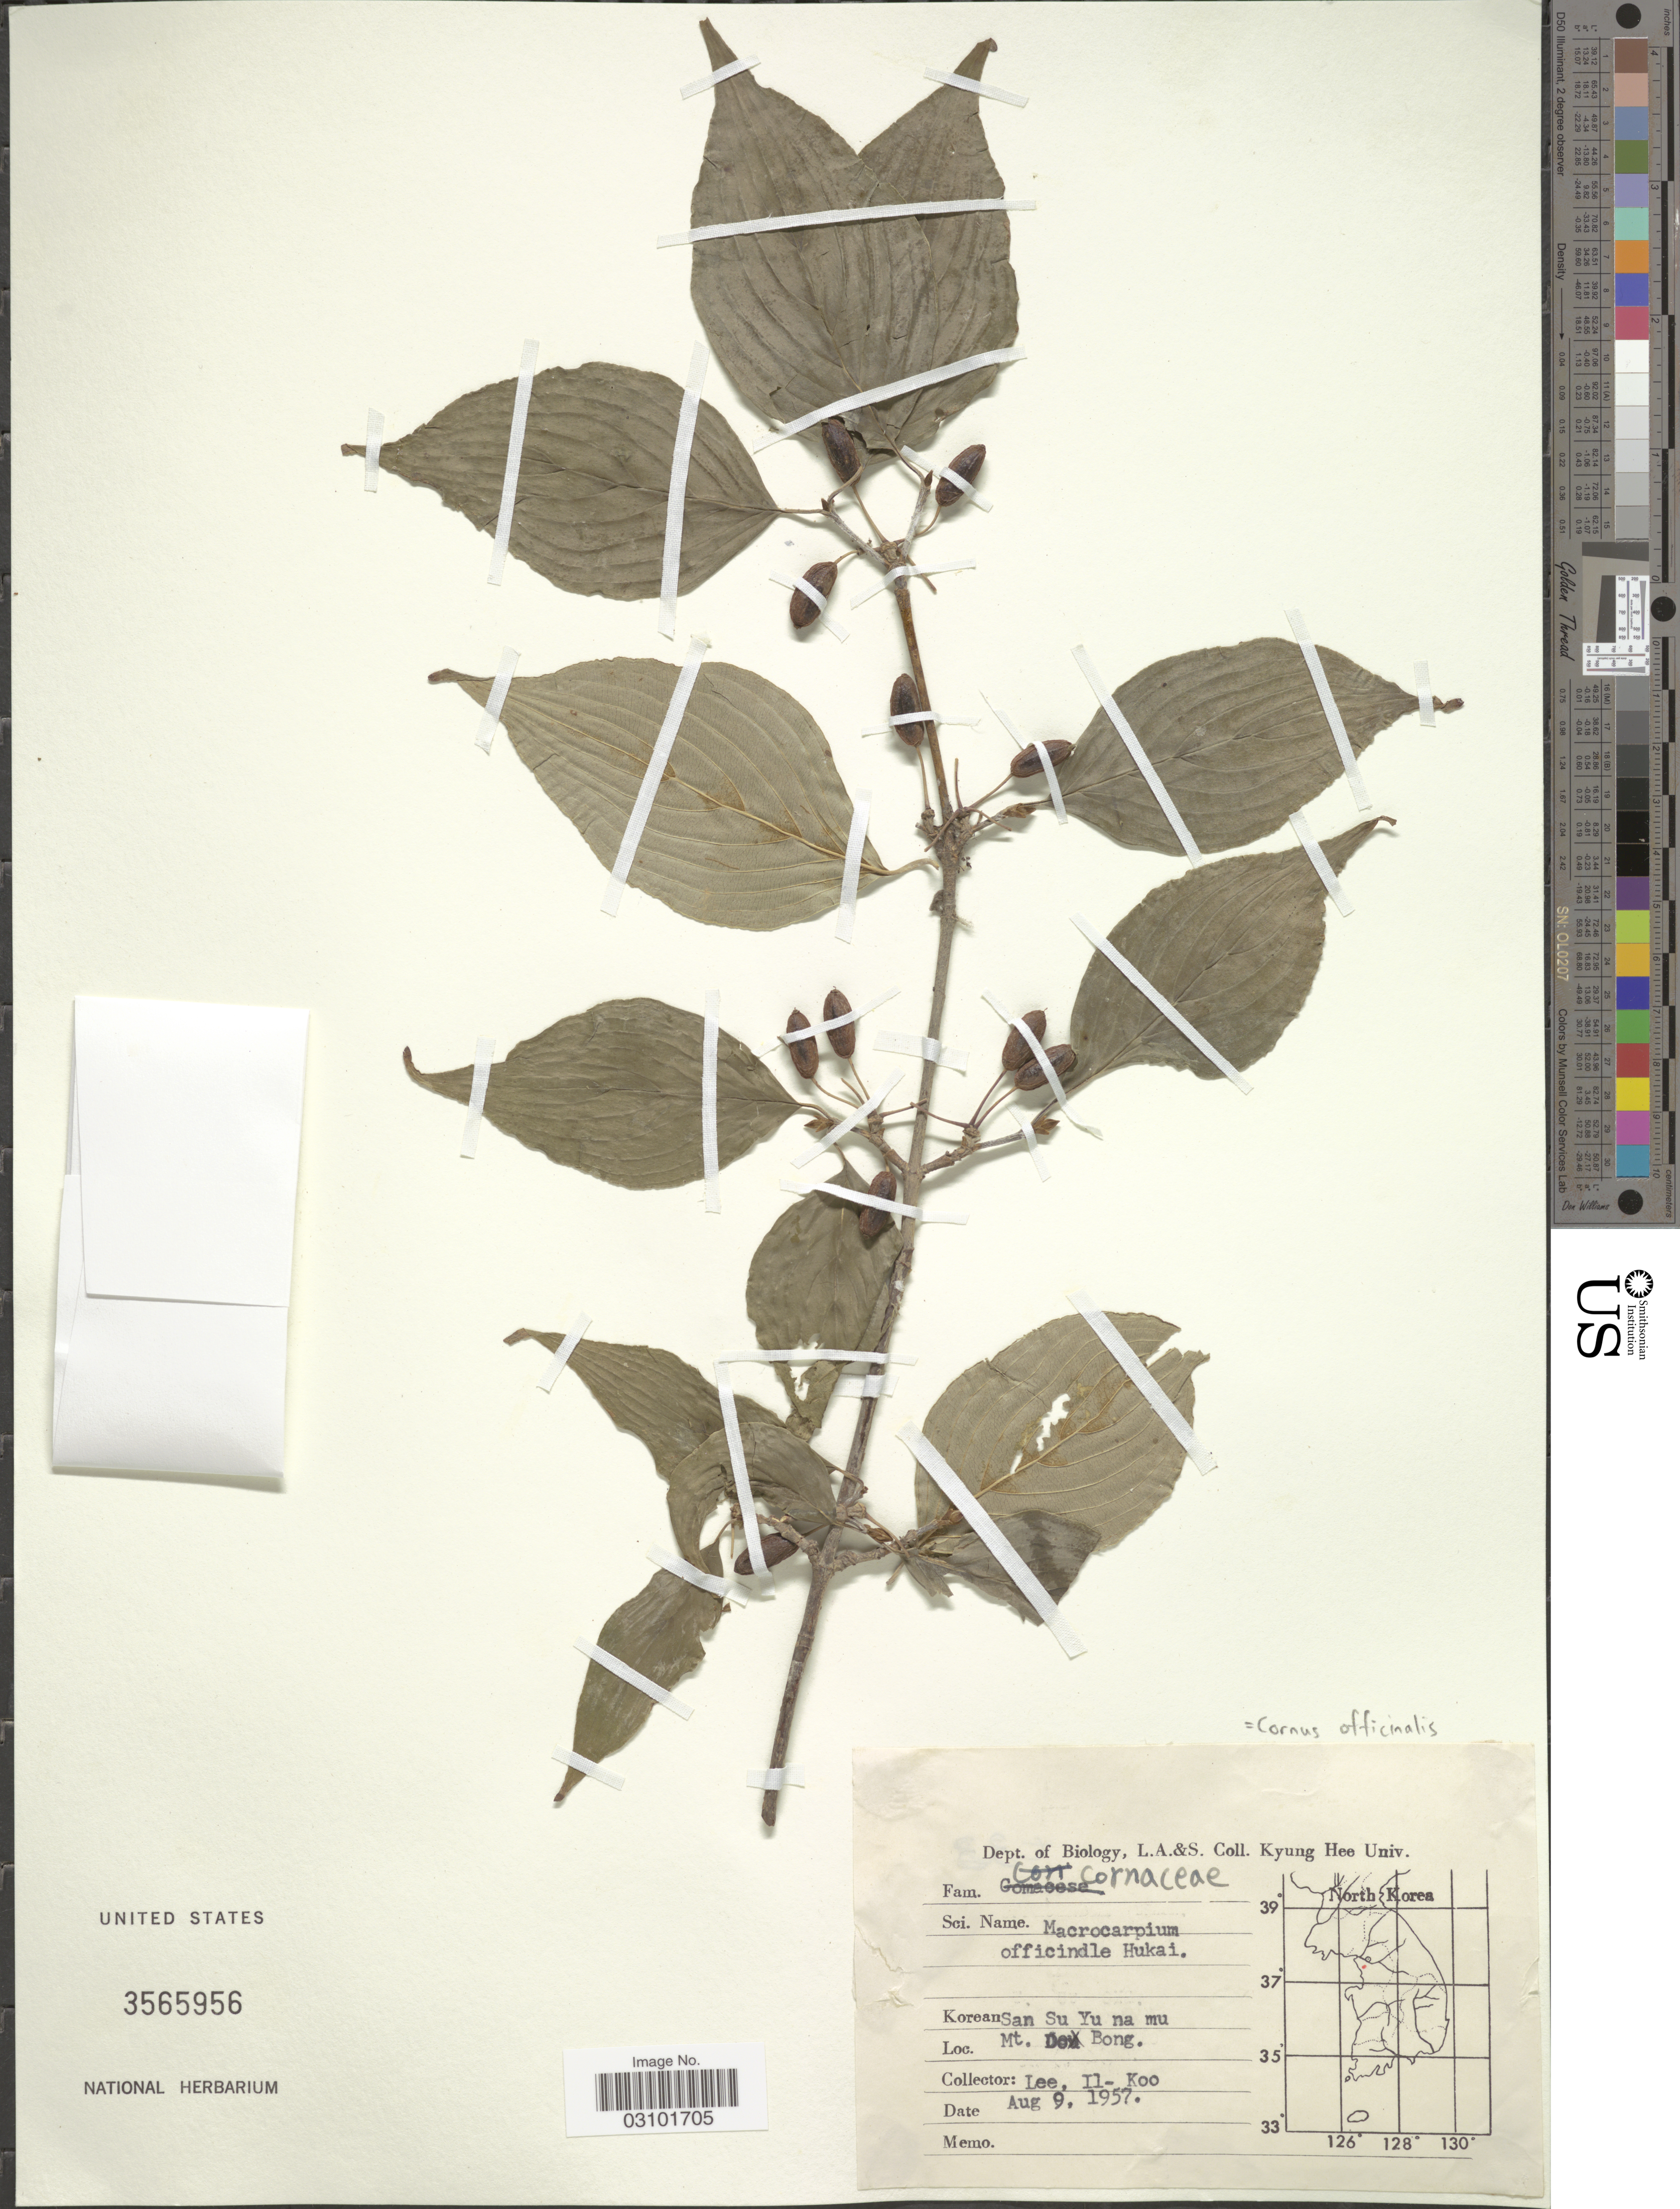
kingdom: Plantae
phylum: Tracheophyta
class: Magnoliopsida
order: Cornales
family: Cornaceae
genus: Cornus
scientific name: Cornus officinalis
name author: Siebold & Zucc.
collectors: Il-Ko Lee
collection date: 1957-08-09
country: South Korea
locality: Mt. Do Bong.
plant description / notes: Fruit temporarily sampled for micro-CT scanning.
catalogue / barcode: US 3565956